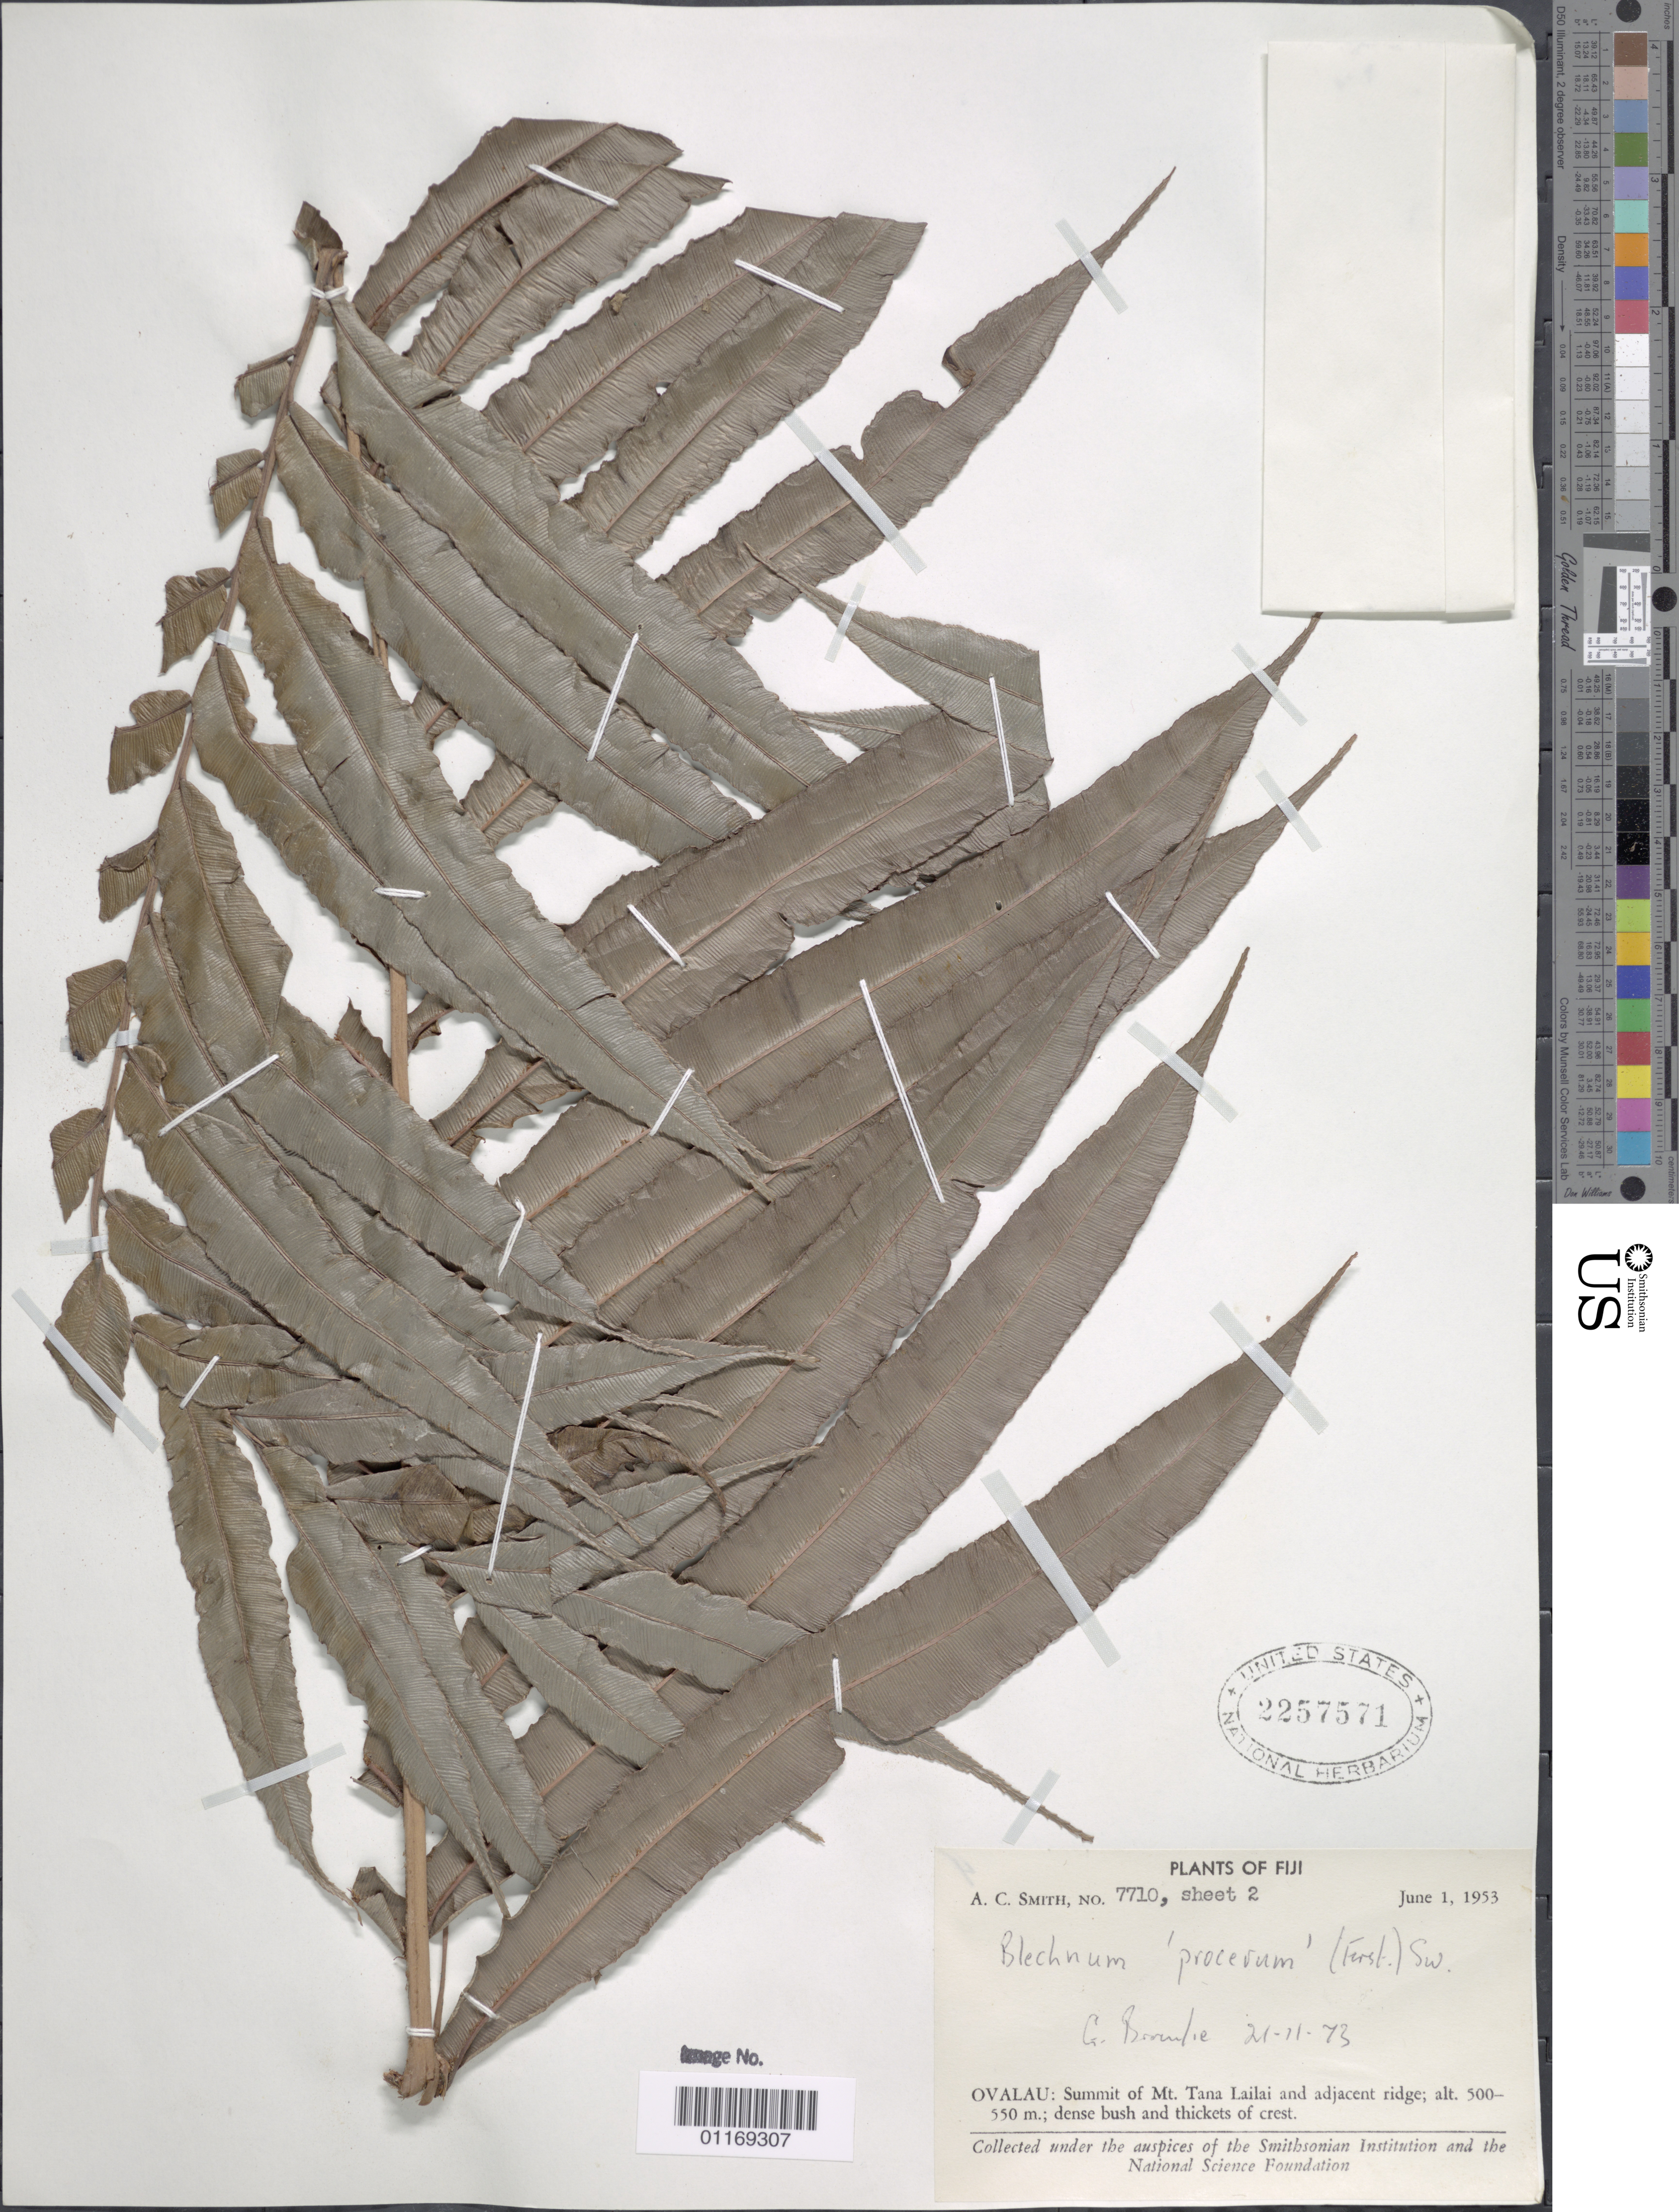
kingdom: Plantae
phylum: Tracheophyta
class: Polypodiopsida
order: Polypodiales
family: Blechnaceae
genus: Blechnum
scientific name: Blechnum procerum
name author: (F. Först.) Sw.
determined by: Brownlie, G.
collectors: A. C. Smith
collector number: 7710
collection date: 1953-06-01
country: Fiji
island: Ovalau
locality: Summit of Mt. Tana Lailai and adjacent ridge, Ovalau, Fiji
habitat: Dense bush and thickets of crest.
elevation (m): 500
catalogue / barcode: US 2257571